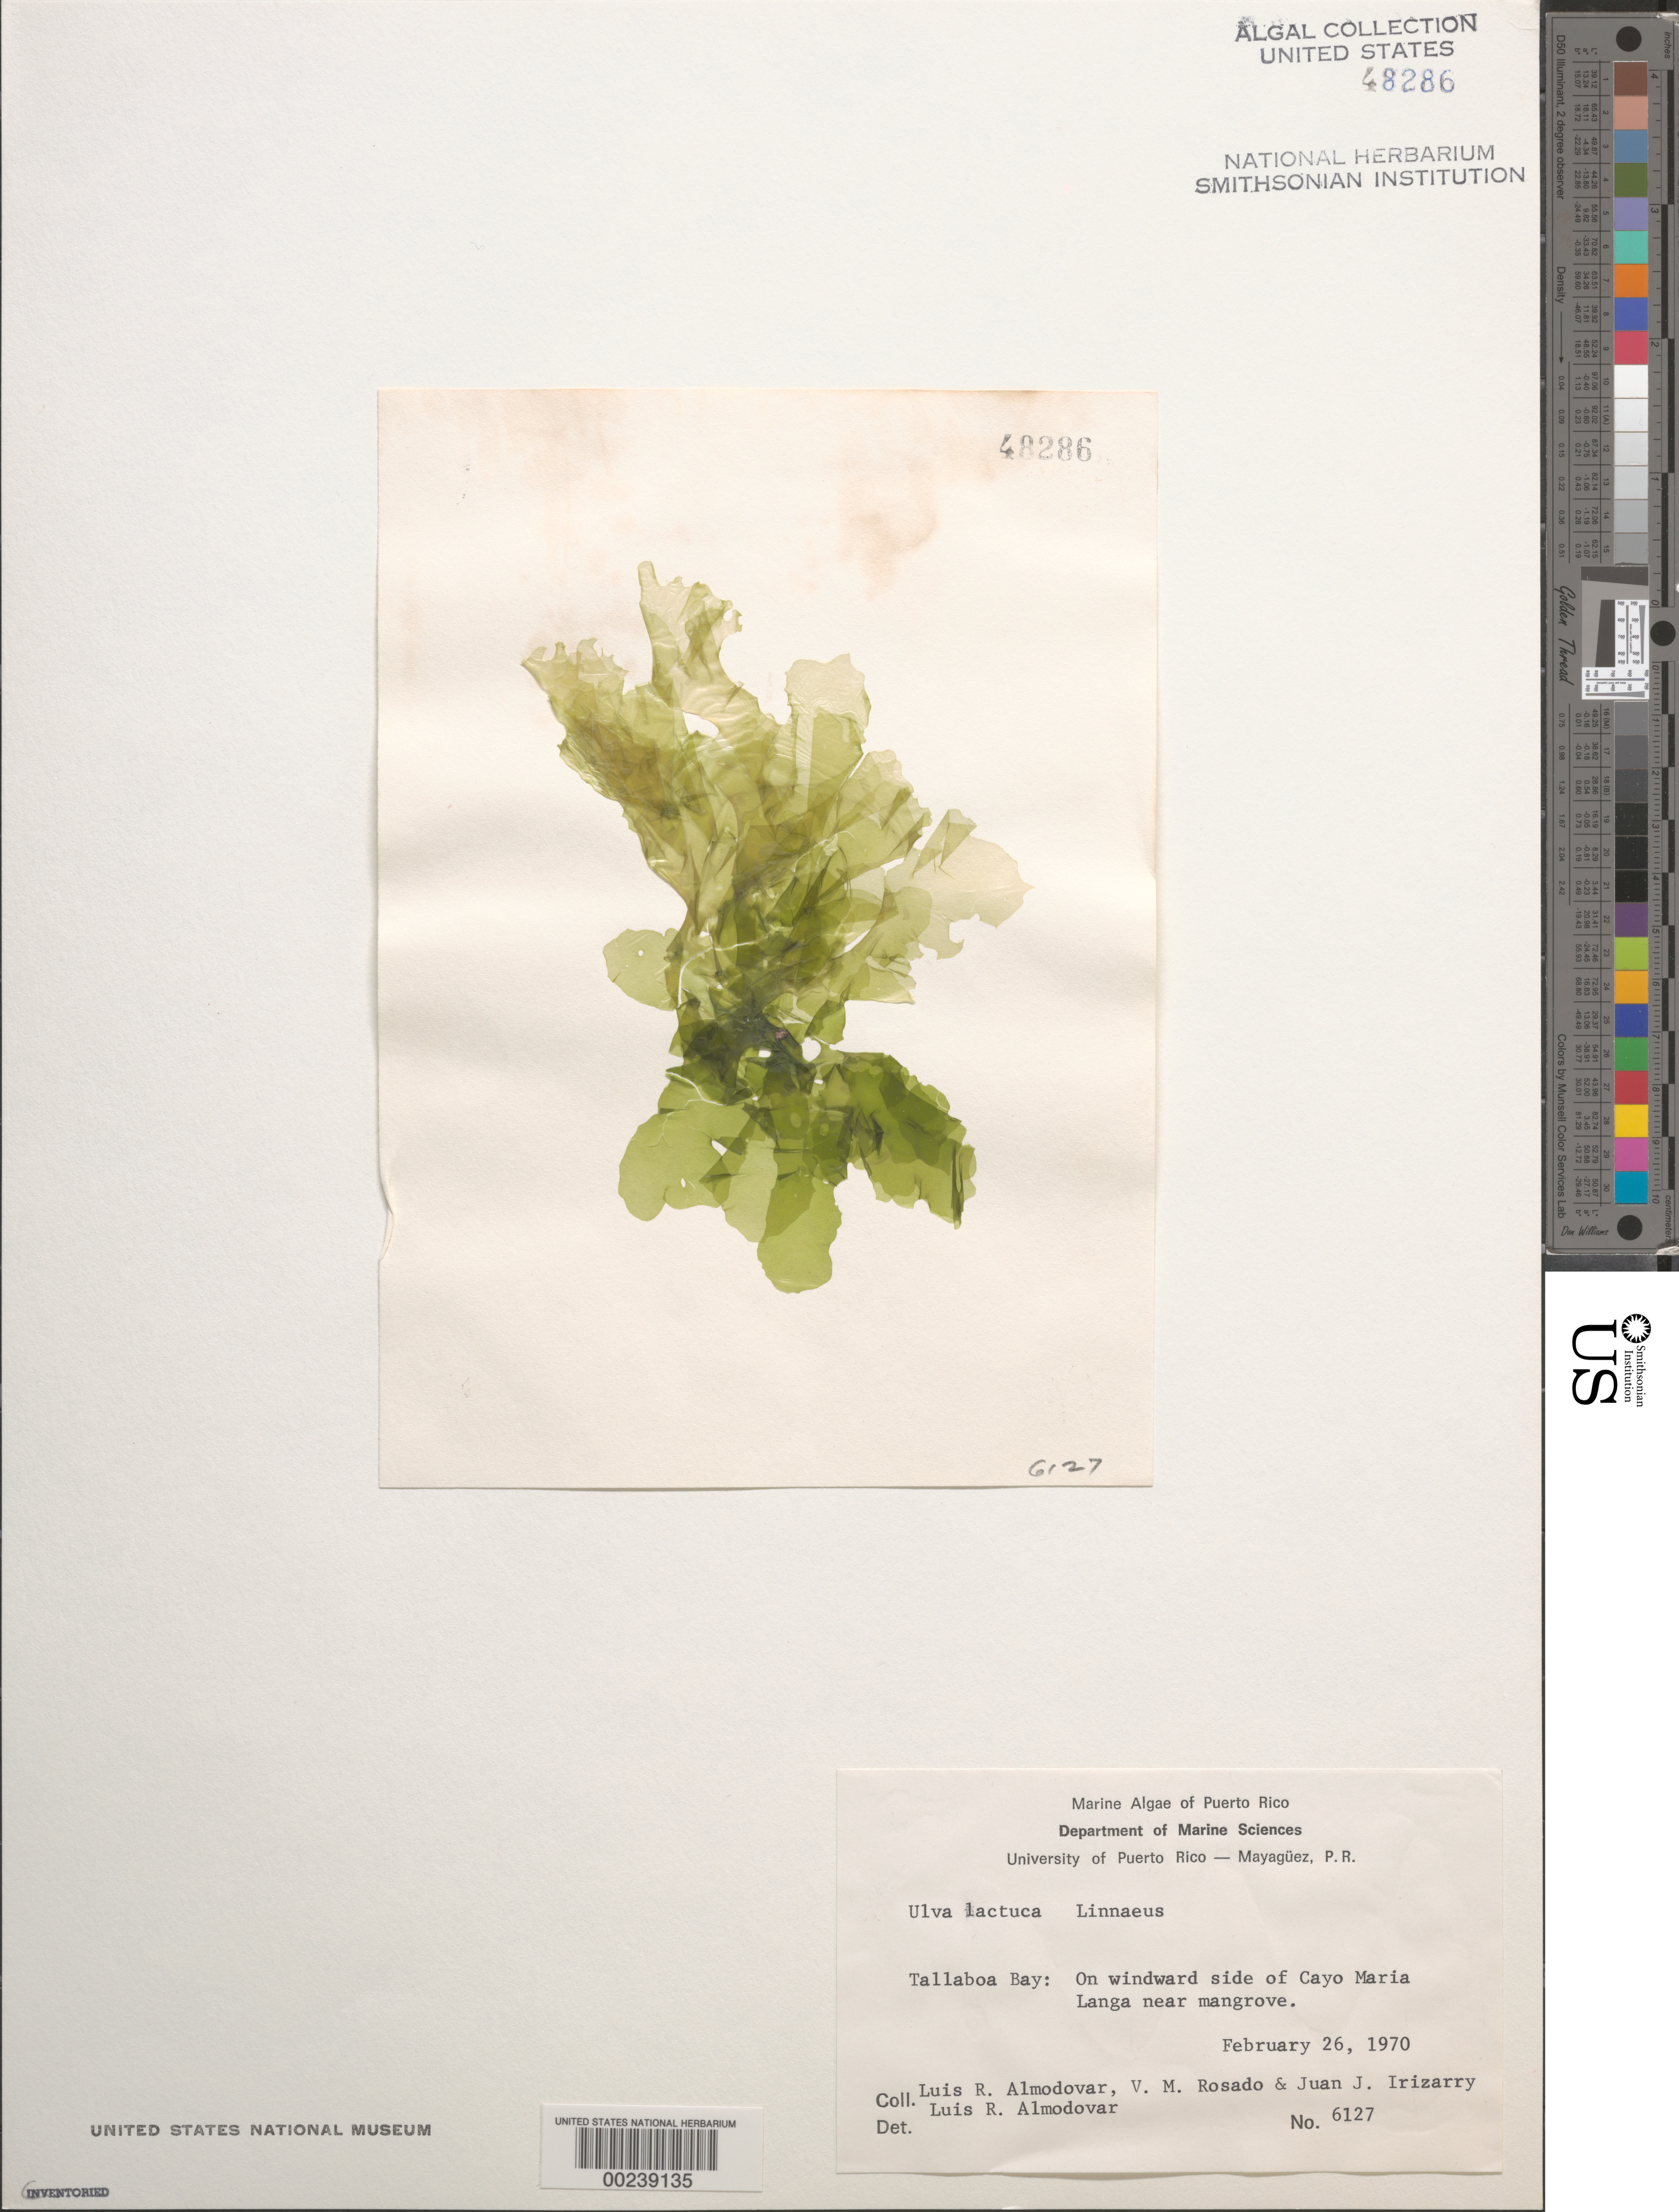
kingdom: Plantae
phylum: Chlorophyta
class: Ulvophyceae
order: Ulvales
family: Ulvaceae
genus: Ulva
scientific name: Ulva lactuca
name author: L.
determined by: Almodovar, L. R.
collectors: L. Almodovar, V. Rosado & J. Irizarry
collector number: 6127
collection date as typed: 26 Feb 1970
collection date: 1970-02-26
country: Puerto Rico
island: Cayo Maria Langa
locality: Tallaboa Bay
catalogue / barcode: US 48286